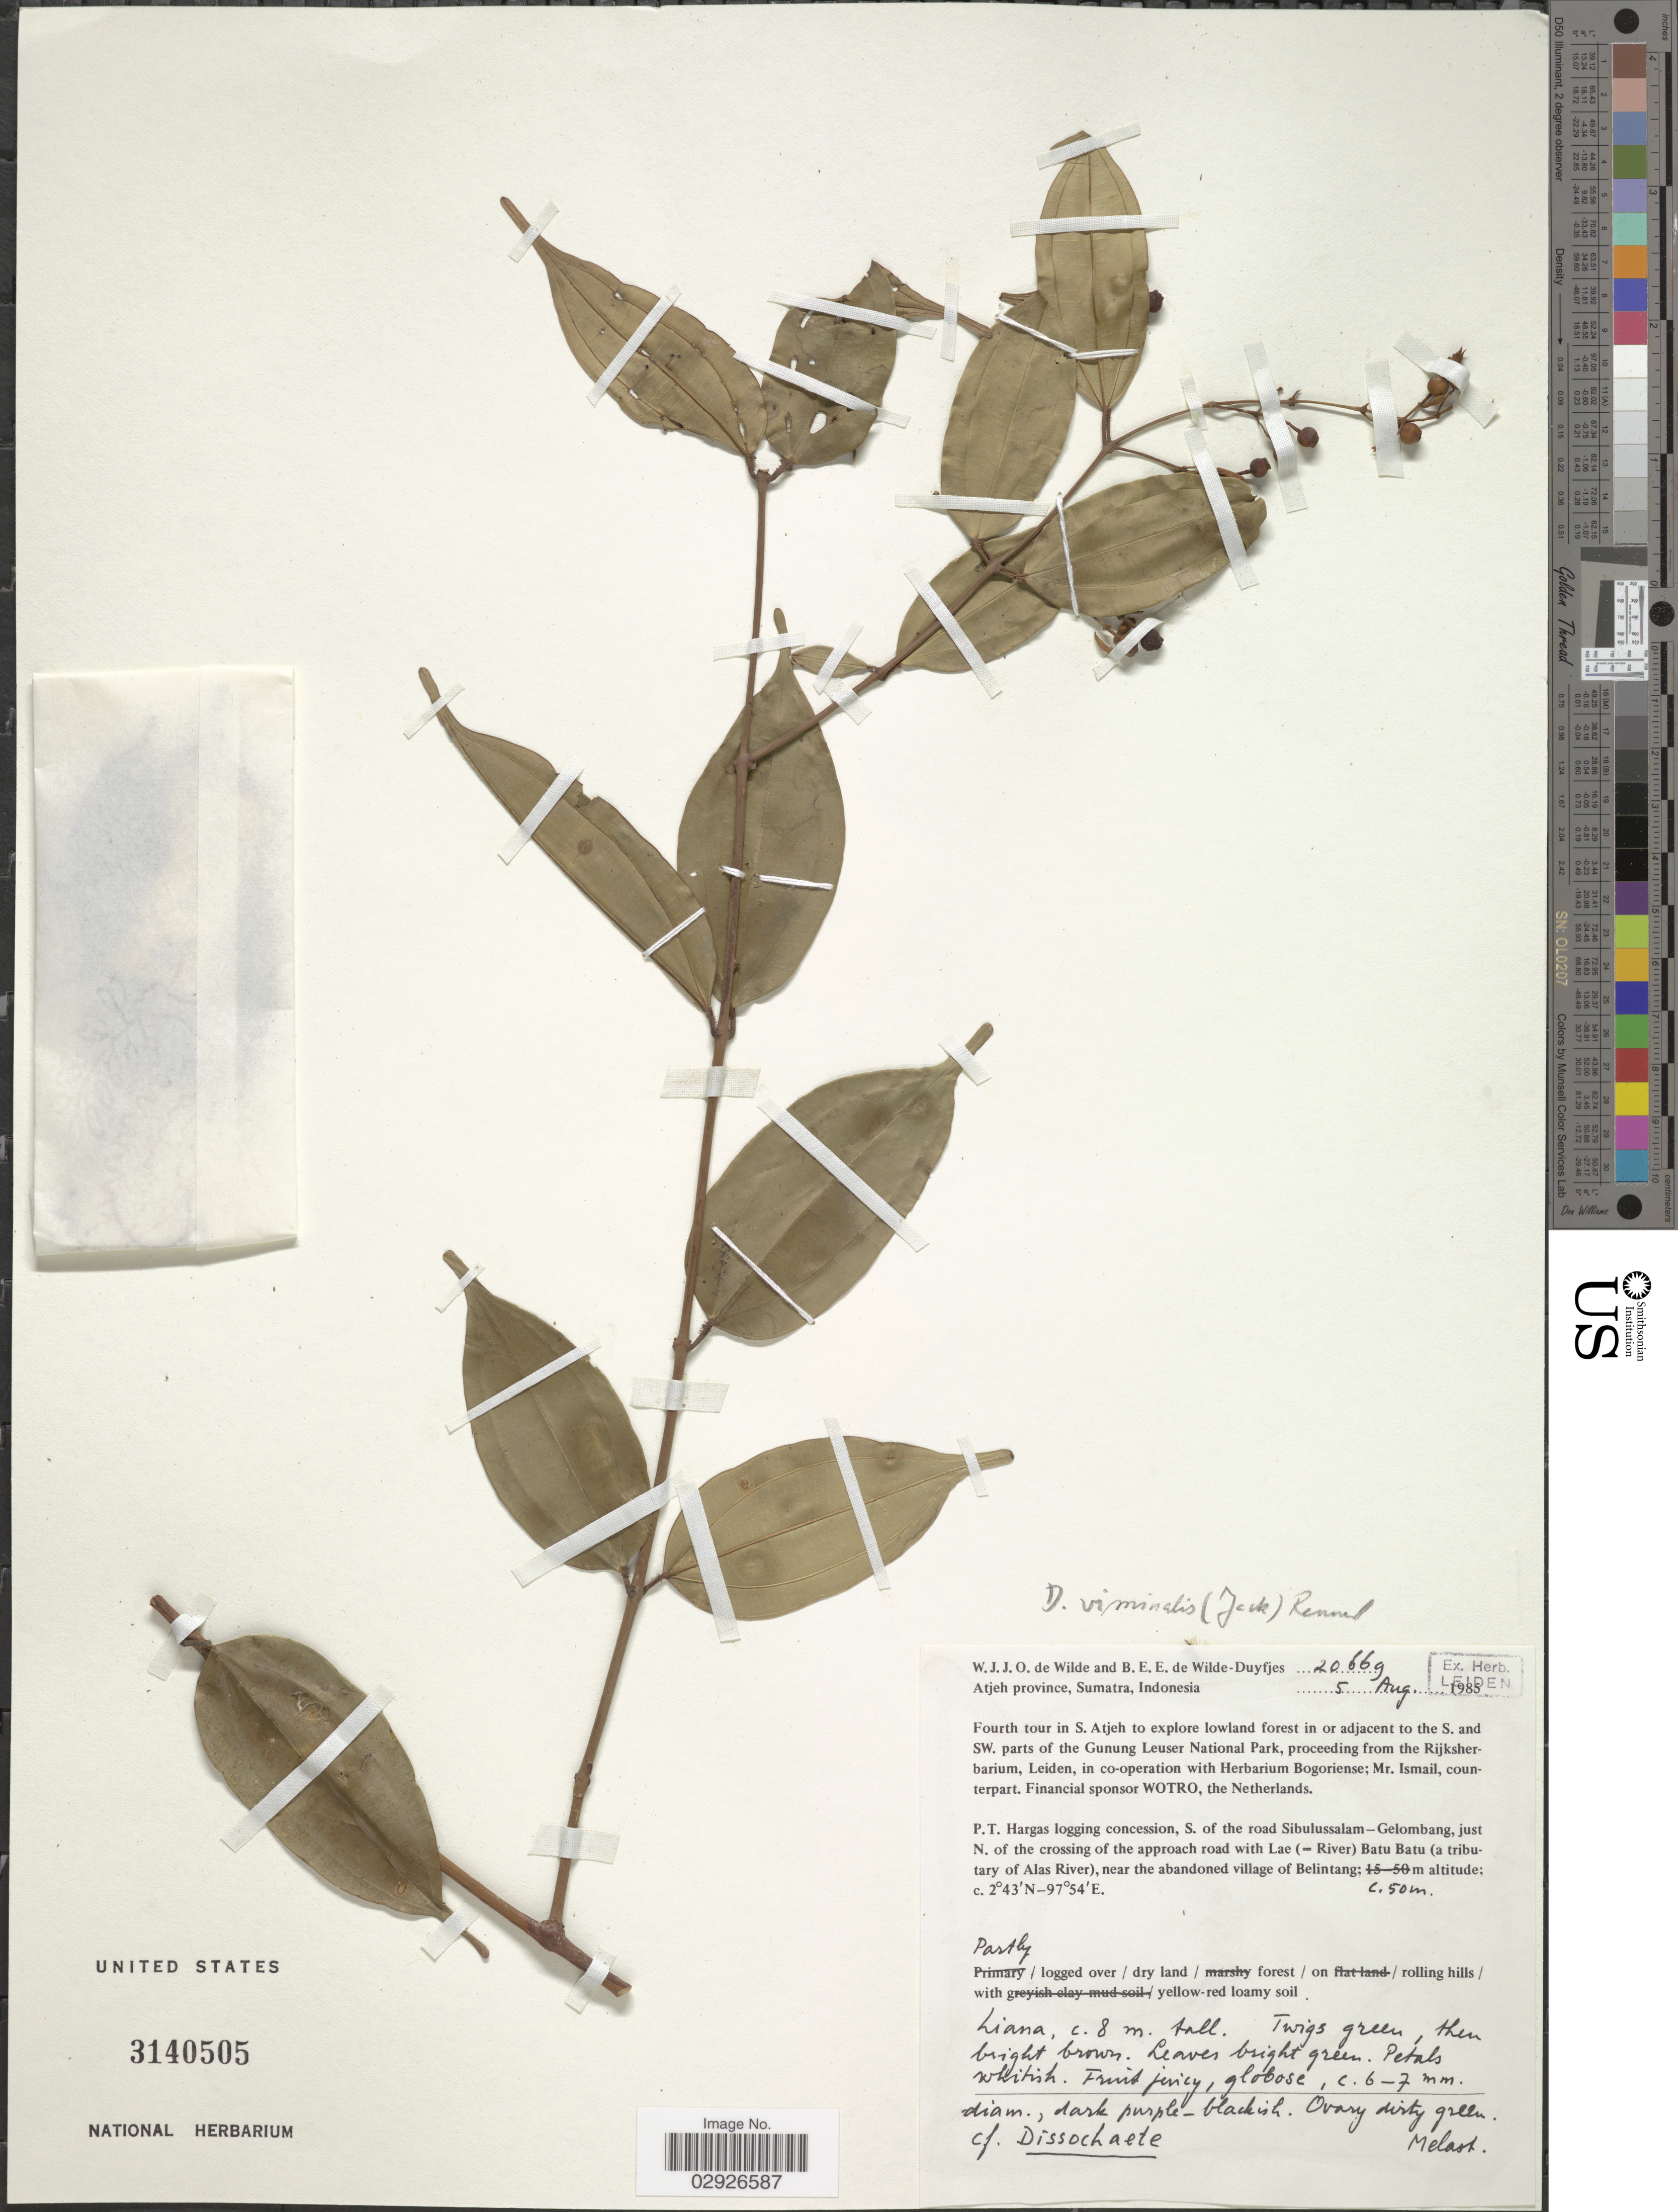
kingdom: Plantae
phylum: Tracheophyta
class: Magnoliopsida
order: Myrtales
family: Melastomataceae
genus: Dissochaeta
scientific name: Dissochaeta viminalis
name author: Clausing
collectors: W. J. de Wilde & B. E. de Wilde-Duyfjes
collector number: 20669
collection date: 1985-08-05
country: Indonesia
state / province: Sumatra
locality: Atjeh province, Sumatra. P.T. Hargas logging concession, S. of the road Sibulussalam-Gelombang, just N. of the crossing of the approach road with Lae (-River) Batu Batu (a tributary of Alas River), near the abandoned village of Belintang.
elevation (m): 50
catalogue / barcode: US 3140505